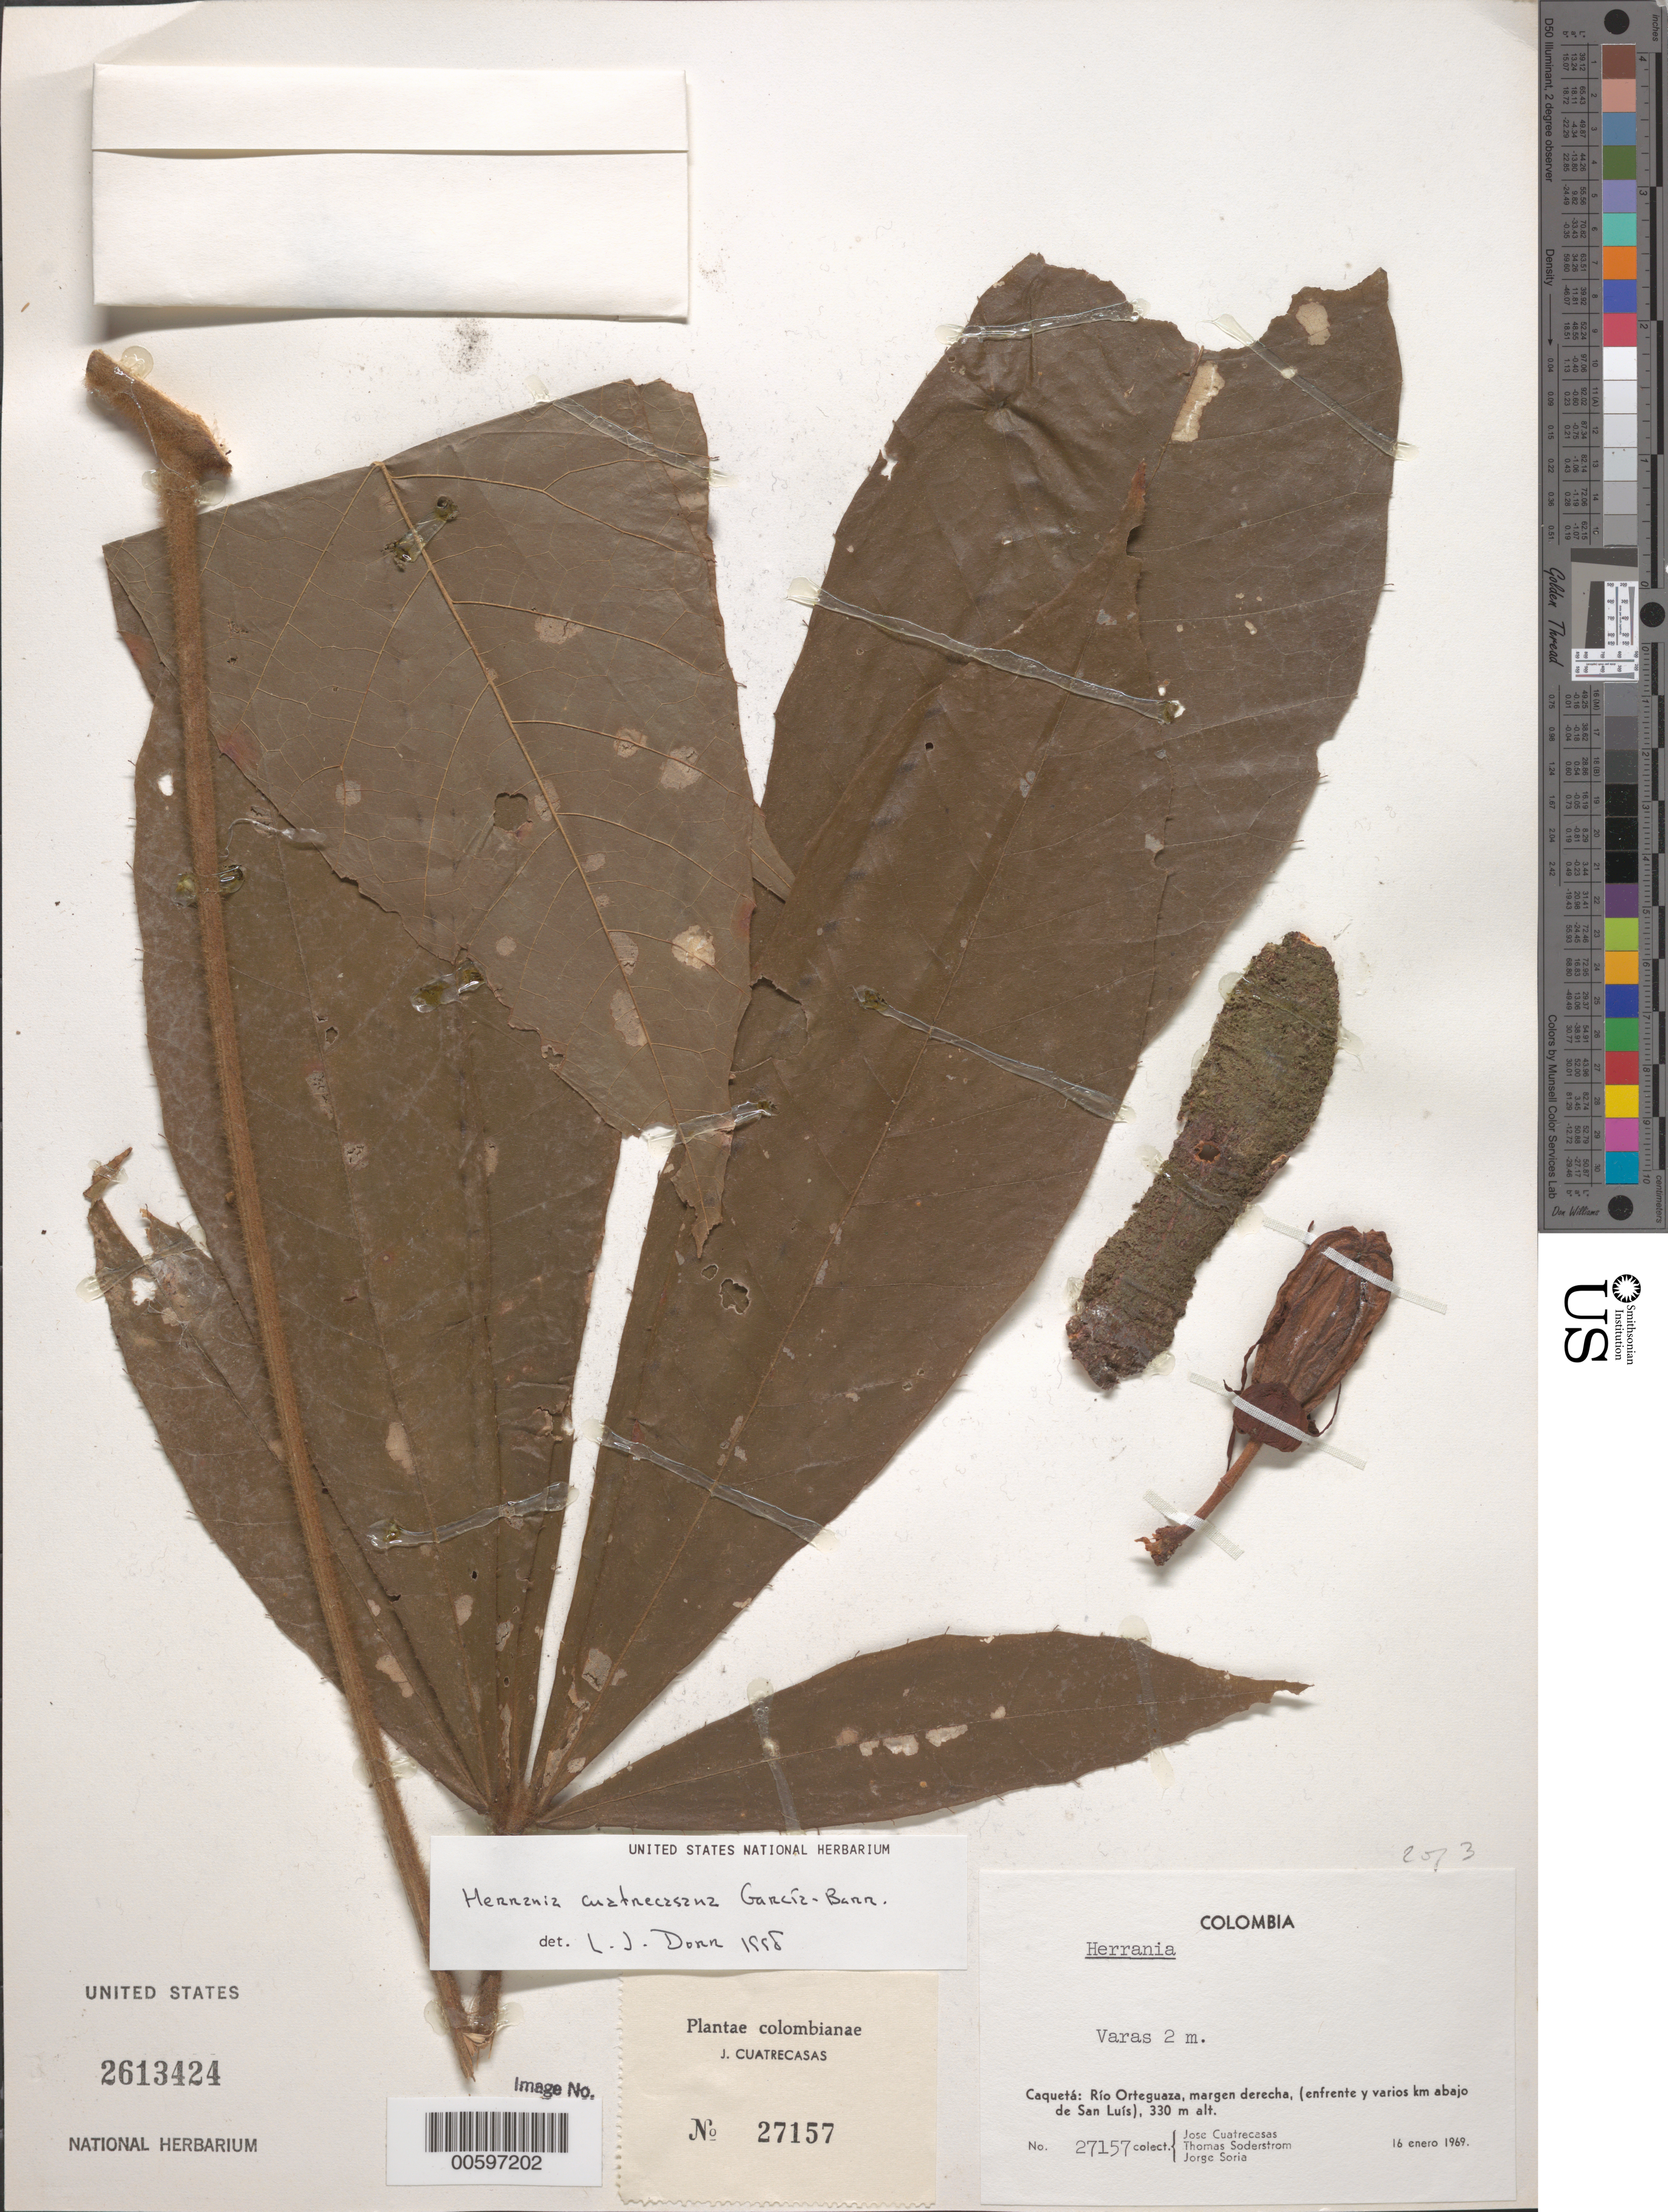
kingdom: Plantae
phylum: Tracheophyta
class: Magnoliopsida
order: Malvales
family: Malvaceae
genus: Herrania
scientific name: Herrania nitida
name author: (Poepp.) R.E. Schult.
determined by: Colli-Silva, Matheus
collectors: J. Cuatrecasas, T. R. Soderstrom & J. Soria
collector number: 27157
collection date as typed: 16 Jan 1969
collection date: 1969-01-16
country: Colombia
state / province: Caquetá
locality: Rio Ortequaza, Margen Derecha, (Enfrente y Varios km Abajo de San Luis)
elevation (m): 330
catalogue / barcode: US 2613424